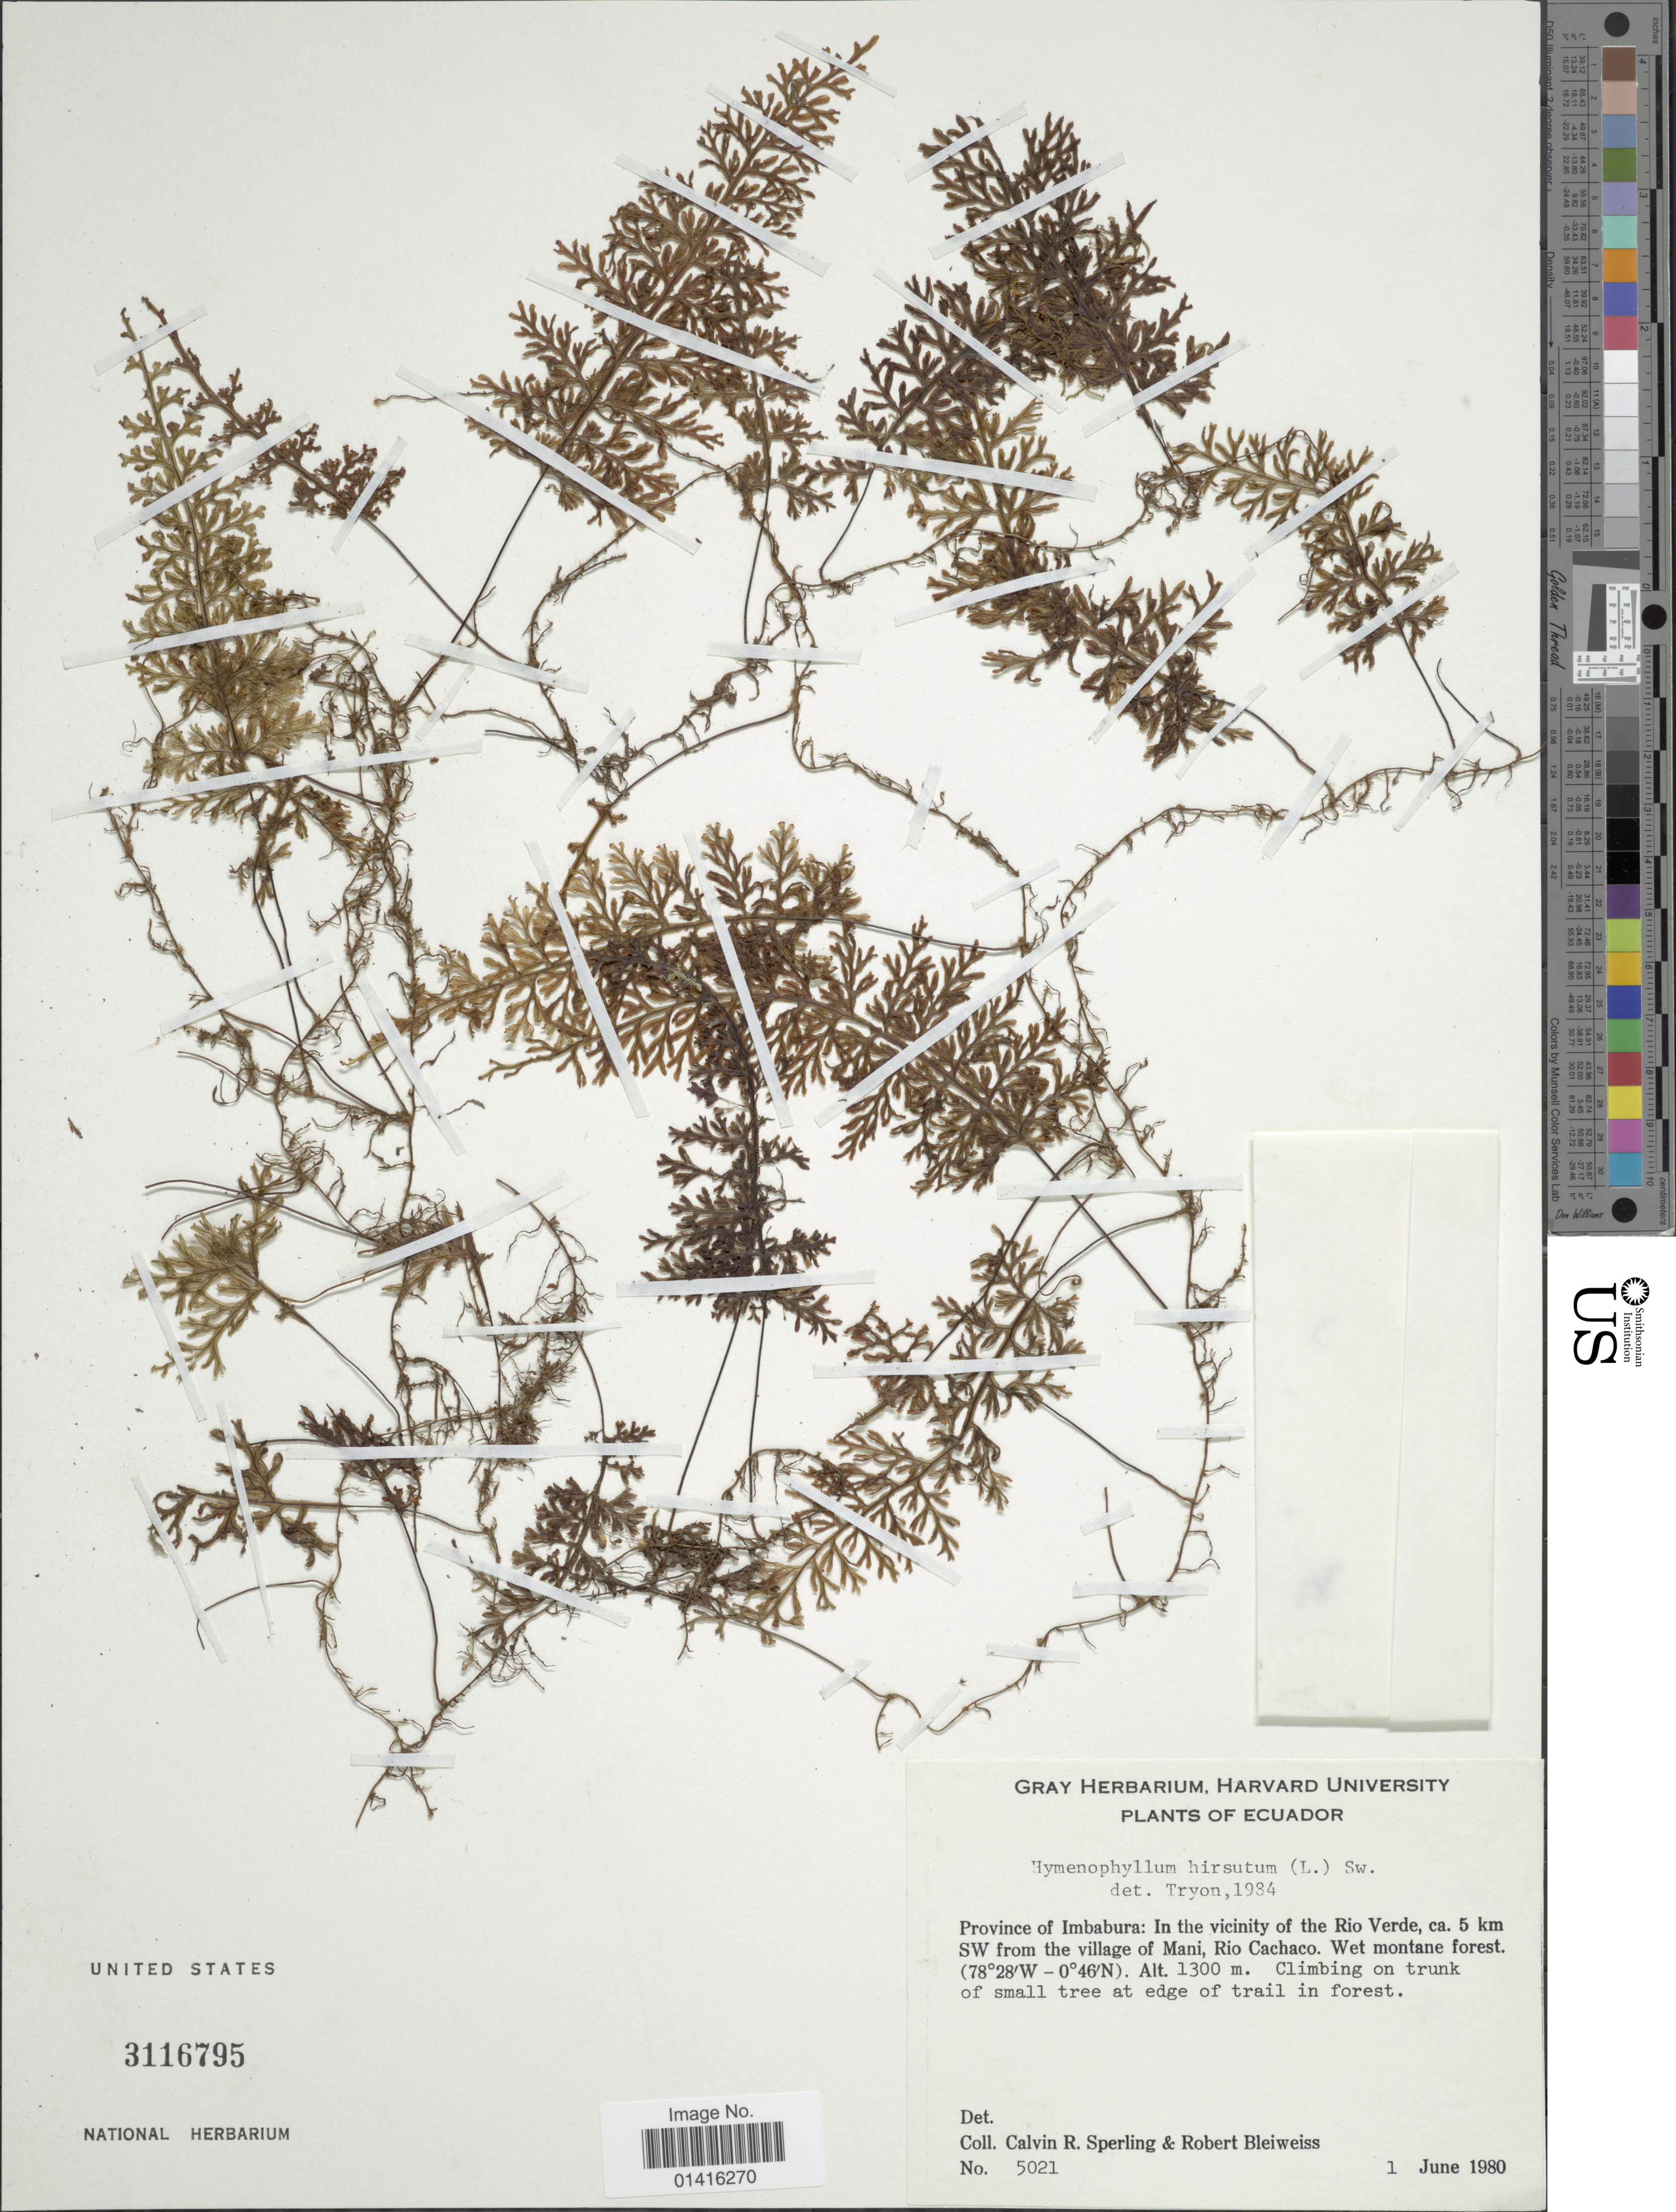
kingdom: Plantae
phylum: Tracheophyta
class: Polypodiopsida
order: Hymenophyllales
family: Hymenophyllaceae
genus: Hymenophyllum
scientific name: Hymenophyllum hirsutum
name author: (L.) Sw.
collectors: C. R. Sperling & R. Bleiweiss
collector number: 5021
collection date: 1980-06-01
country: Ecuador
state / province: Imbabura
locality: In the vicinity of the Rio Verde, ca. 5 km SW from the village of Mani, Rio Cachaco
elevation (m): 396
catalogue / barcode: US 3116795